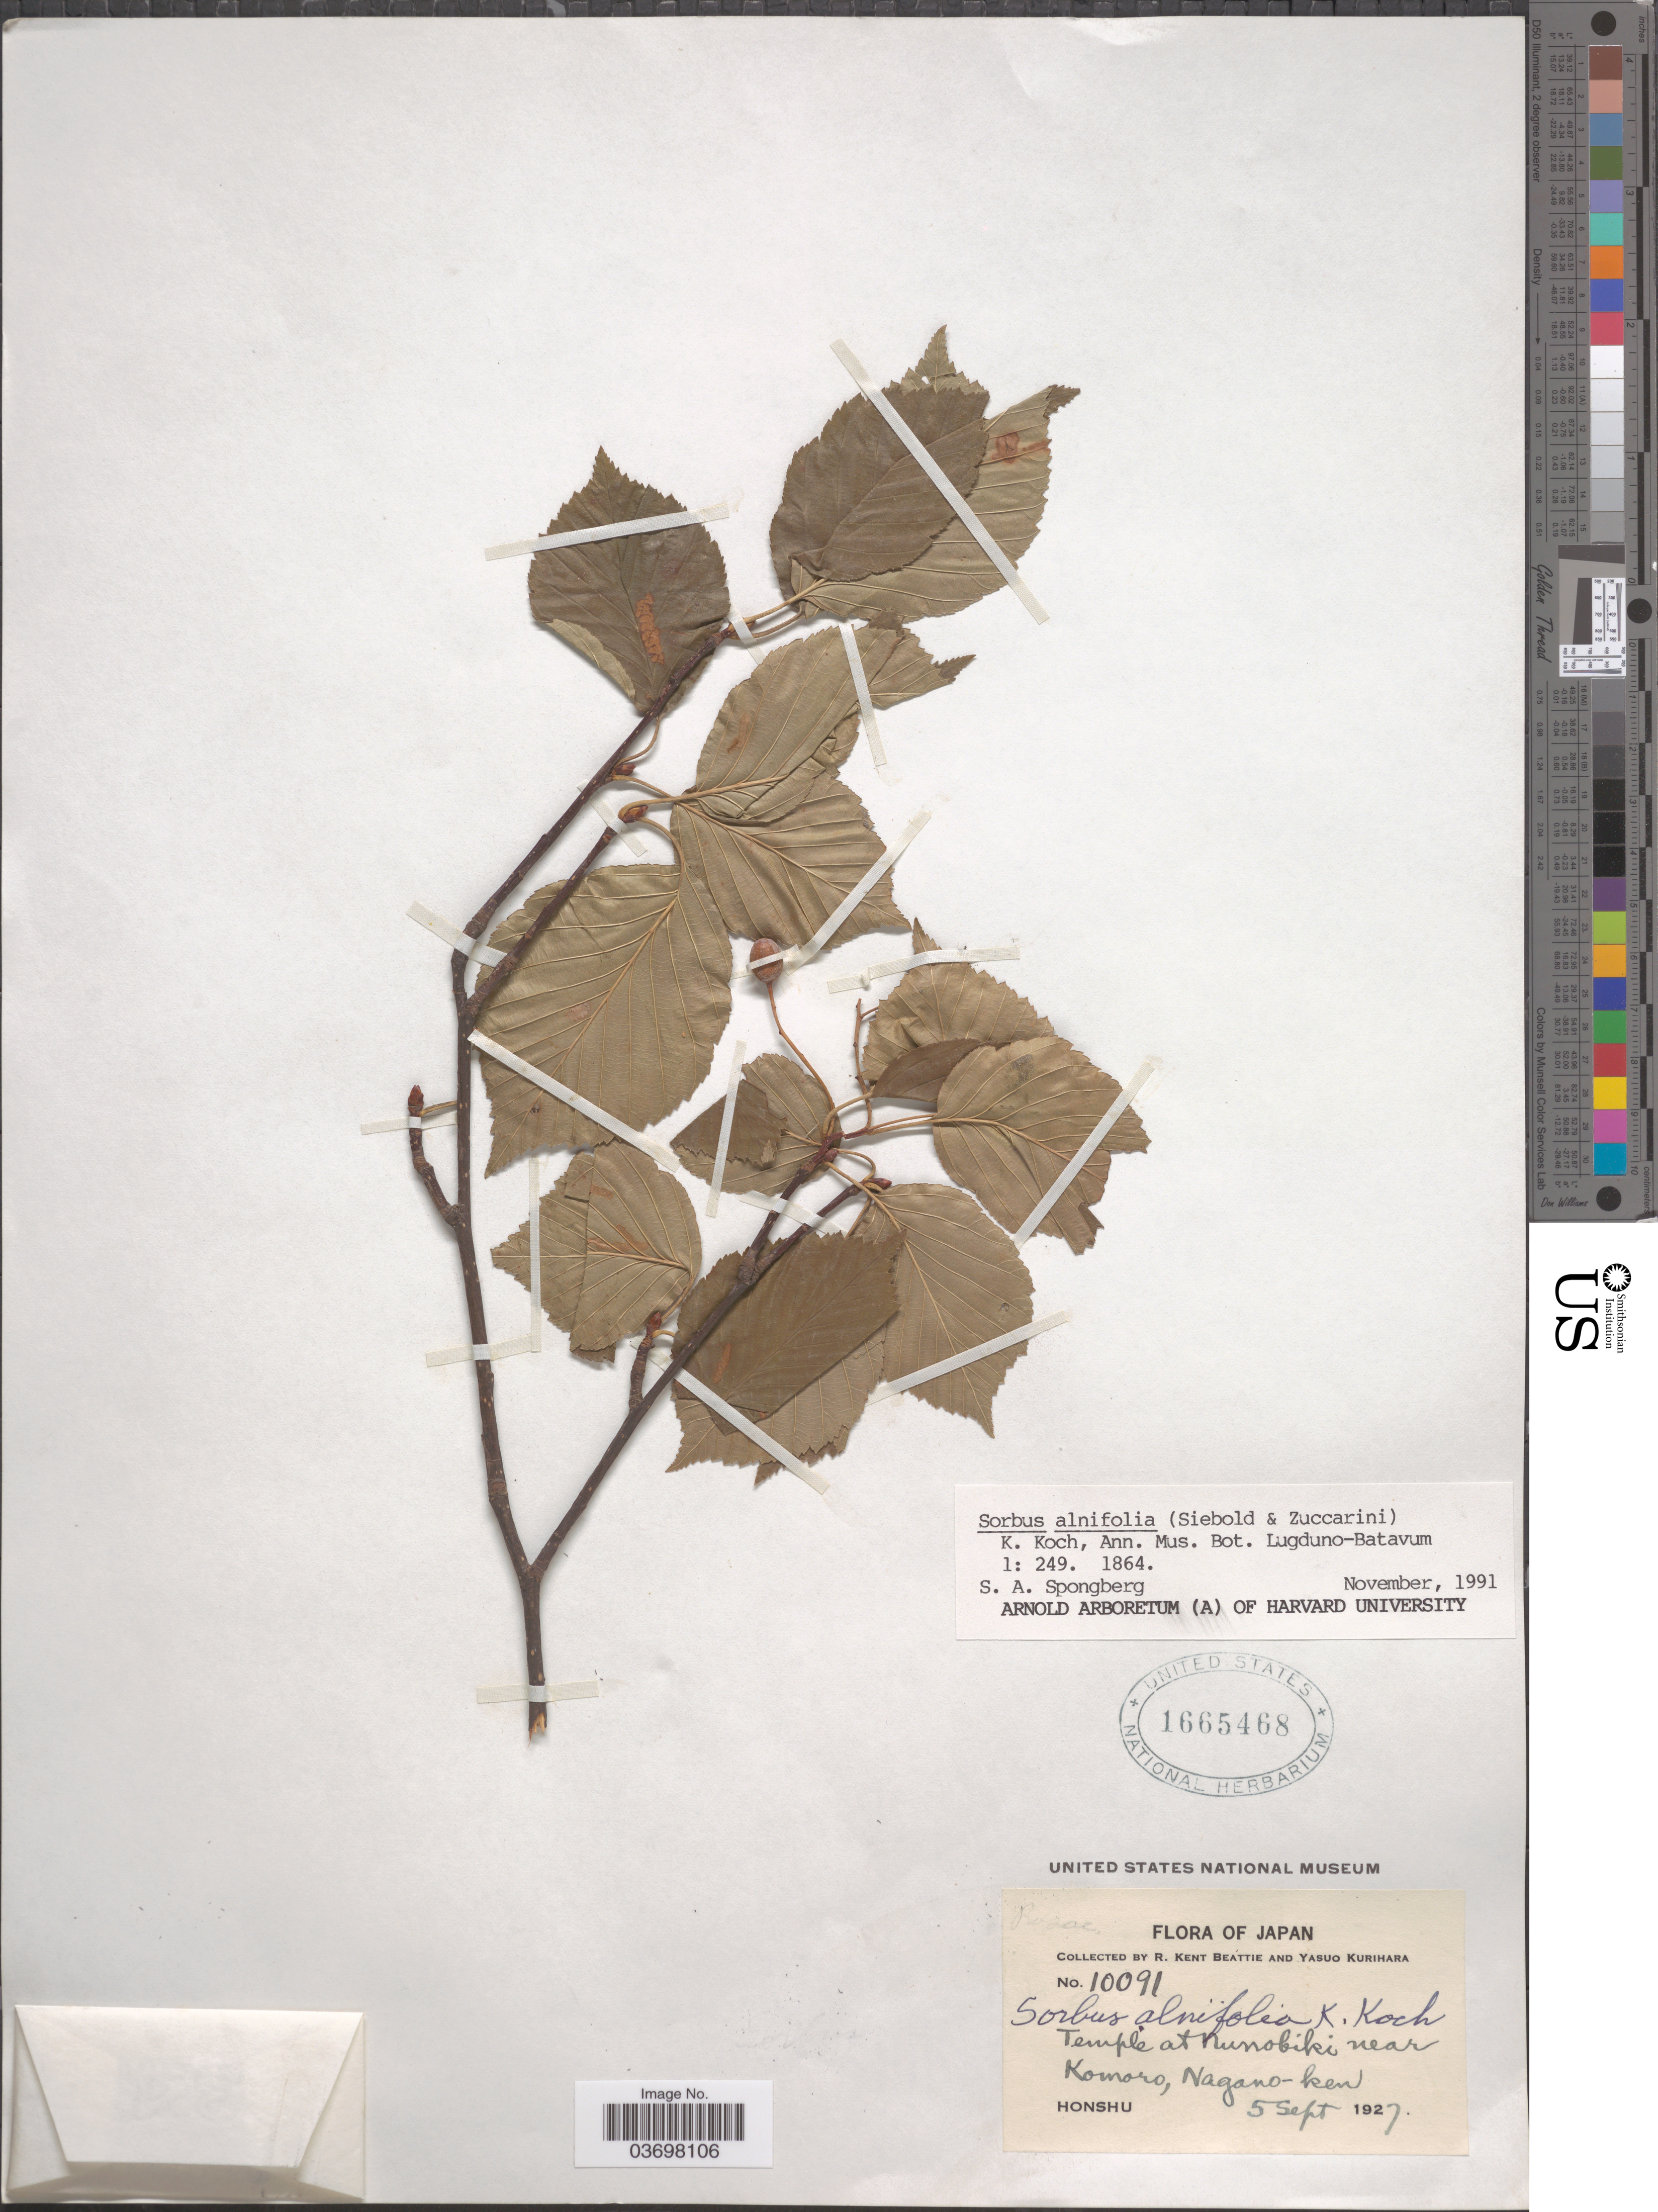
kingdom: Plantae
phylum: Tracheophyta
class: Magnoliopsida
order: Rosales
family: Rosaceae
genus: Sorbus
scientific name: Sorbus alnifolia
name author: (Siebold & Zucc.) K. Koch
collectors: R. K. Beattie & Y. Kurihara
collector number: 10091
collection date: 1927-09-05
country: Japan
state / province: Nagano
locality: Temple at Nunobiki near Komoro, Nagano-ken. Honshu.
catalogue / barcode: US 1665468